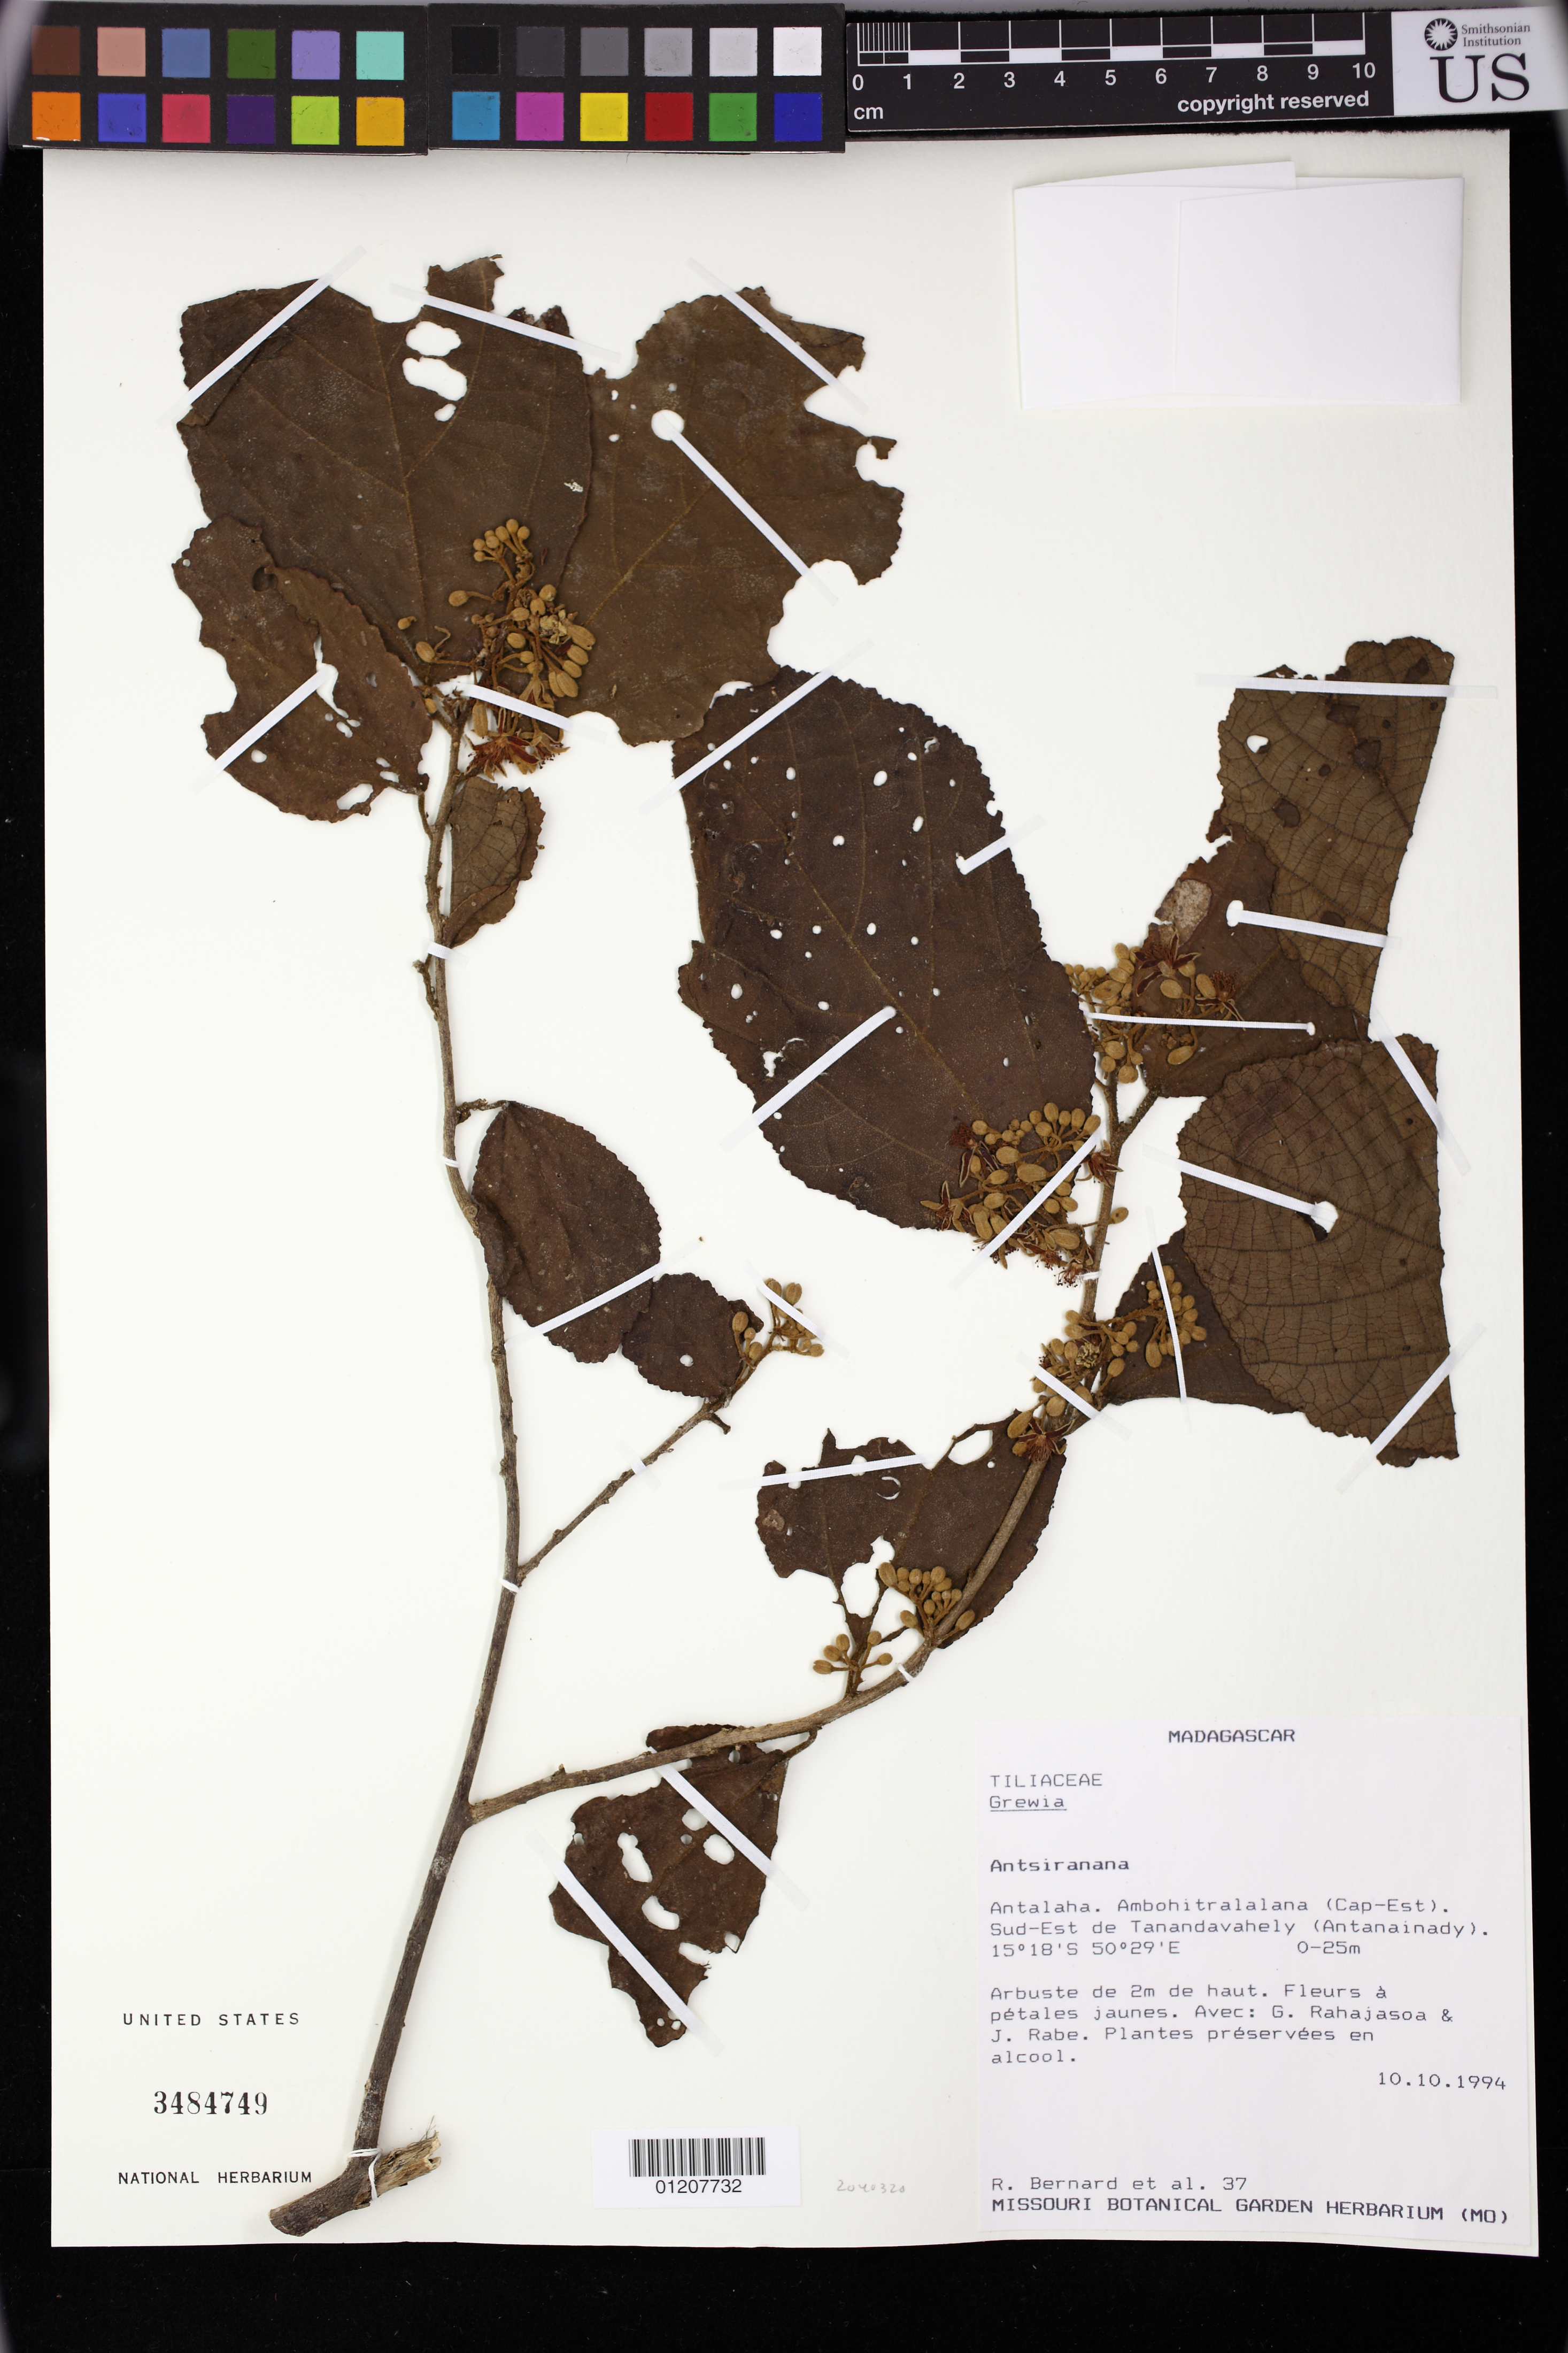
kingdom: Plantae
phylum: Tracheophyta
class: Magnoliopsida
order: Malvales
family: Malvaceae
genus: Grewia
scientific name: Grewia apetala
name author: Juss.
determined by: Jourdain-Fievet, L.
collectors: R. Bernard, G. Rahajasoa & J. Rabe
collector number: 37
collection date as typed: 10 Oct 1994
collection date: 1994-10-10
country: Madagascar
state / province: Sava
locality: Antsiranana. Antalaha, Abhohitralalana (Cap-Est). Sud-Est de Tanandavahely (Antanainady).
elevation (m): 0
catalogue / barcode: US 3484749